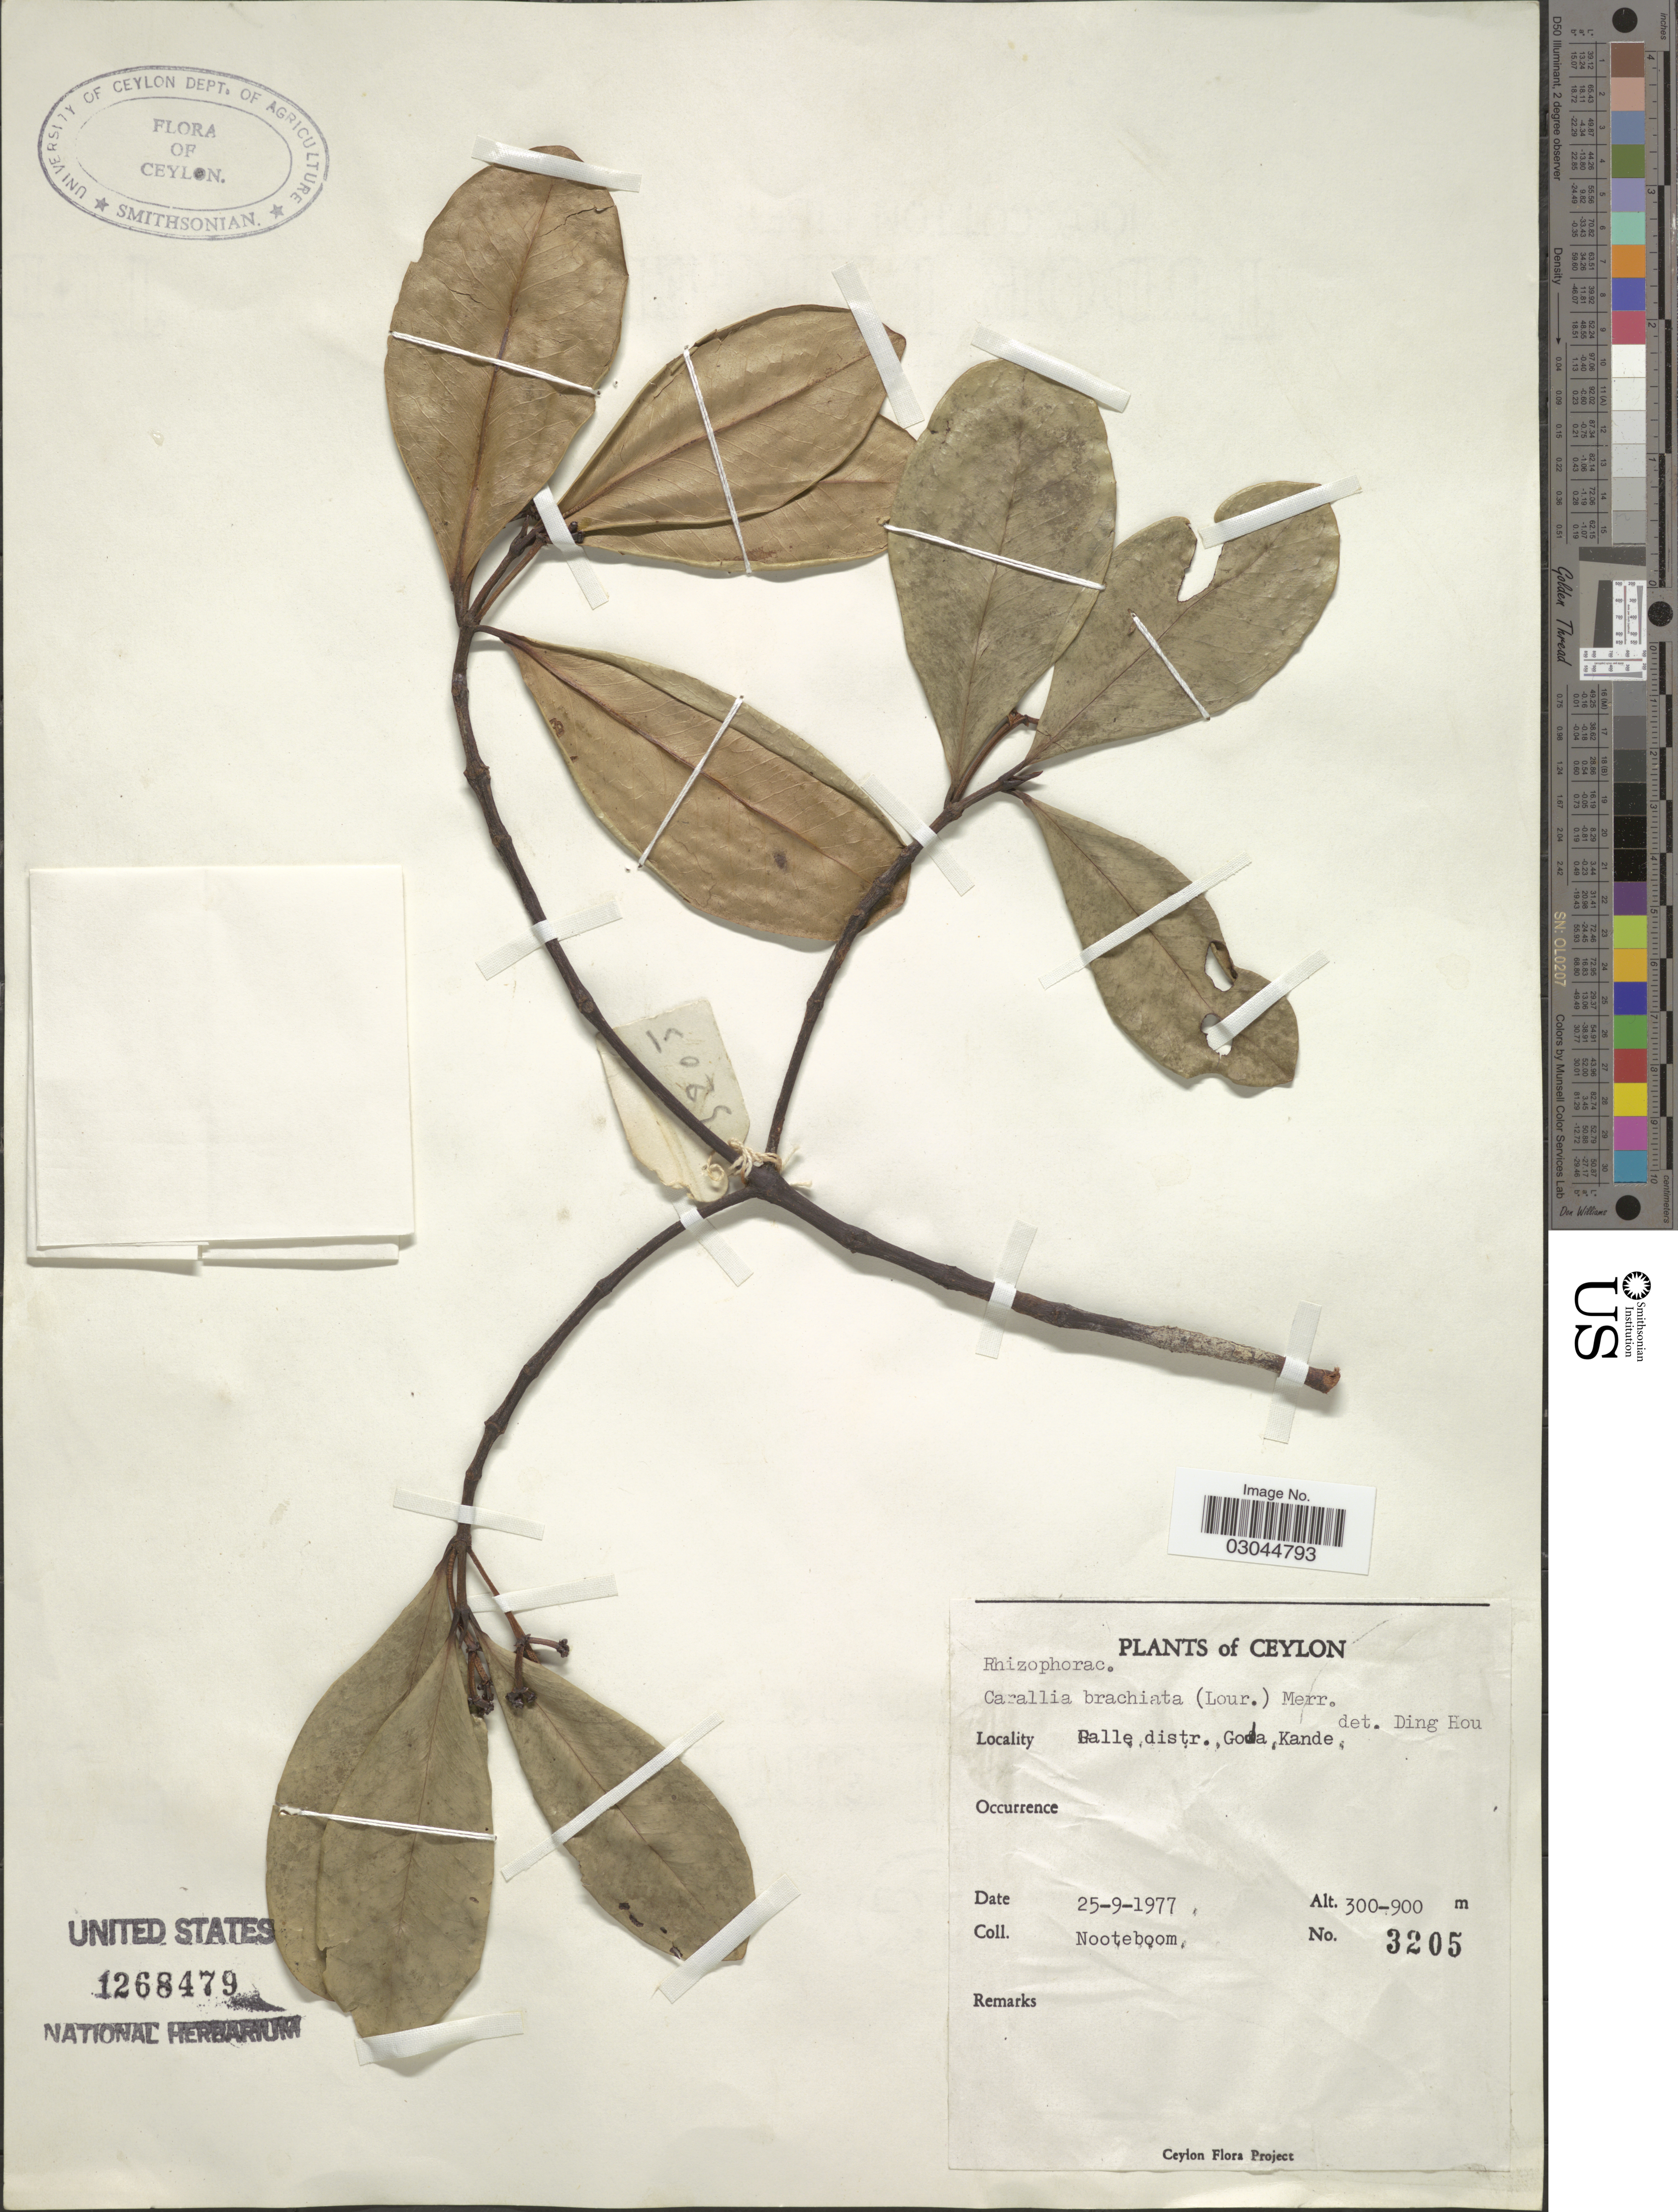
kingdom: Plantae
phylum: Tracheophyta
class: Magnoliopsida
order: Malpighiales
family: Rhizophoraceae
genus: Carallia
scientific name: Carallia brachiata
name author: (Lour.) Merr.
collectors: Nooteboom, --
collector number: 3205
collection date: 1977-09-25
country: Sri Lanka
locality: Galle distr., Goda [interpreted], Kande.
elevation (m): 300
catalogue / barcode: US 1268479